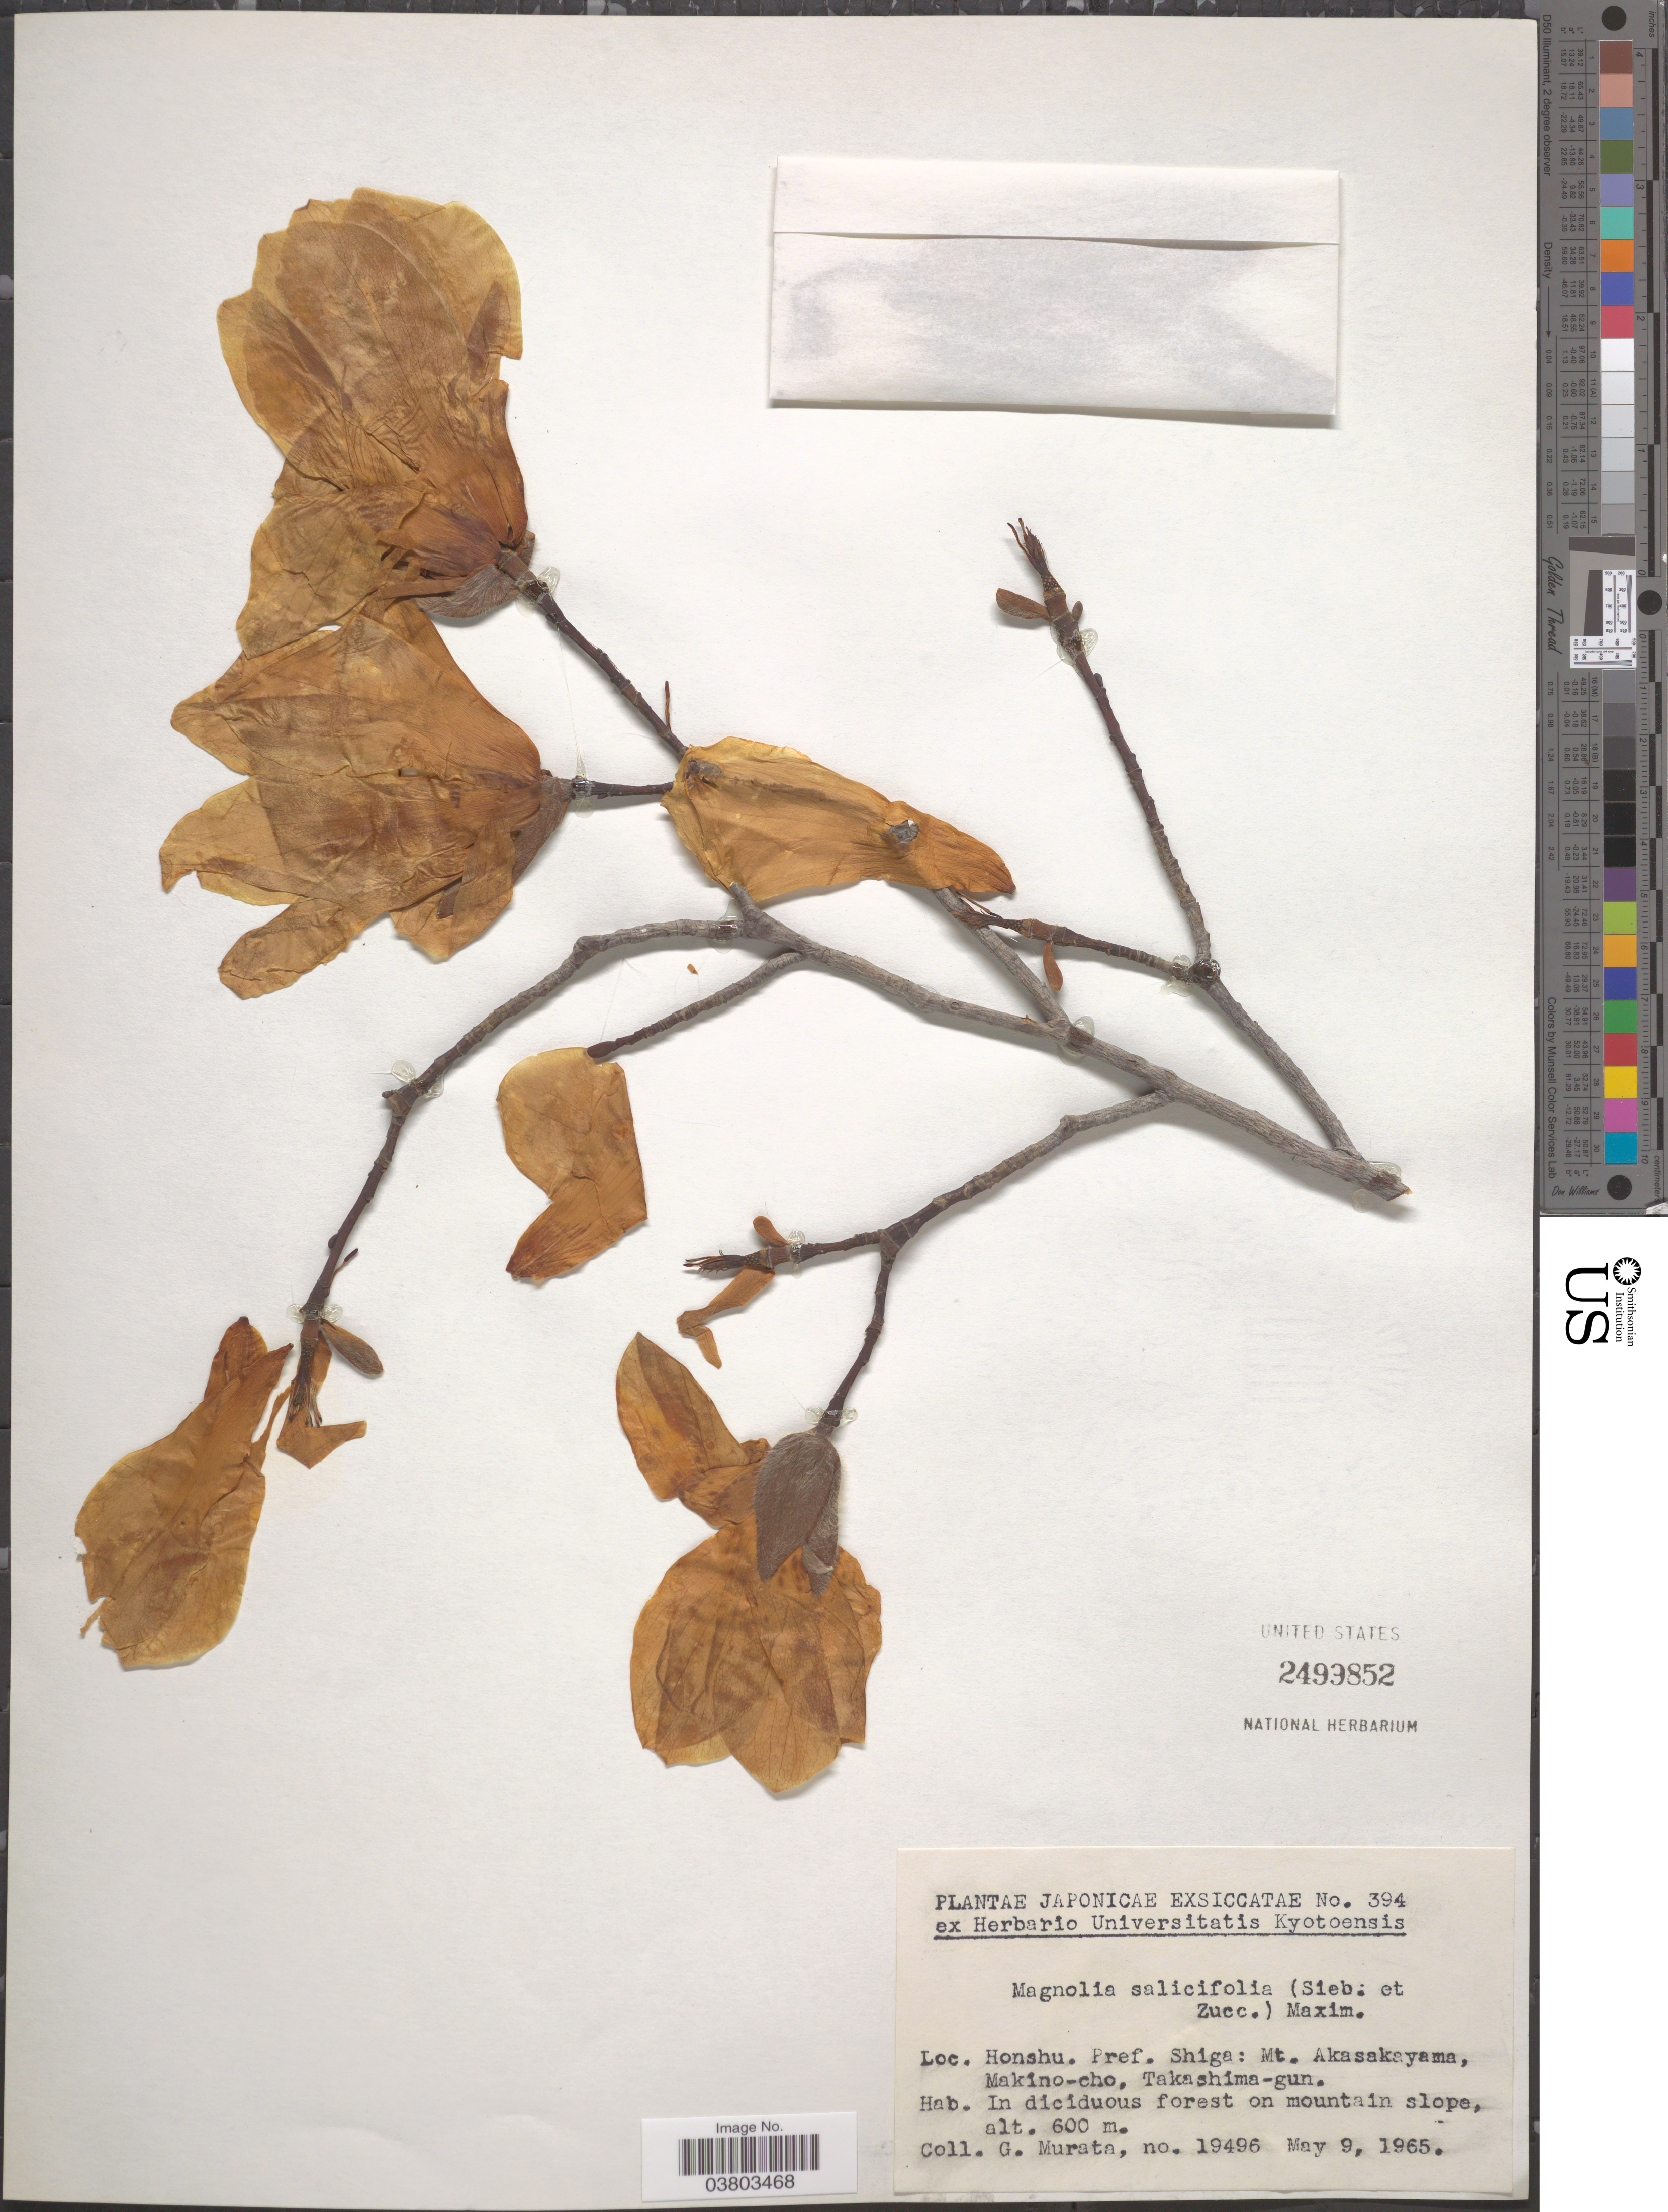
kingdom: Plantae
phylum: Tracheophyta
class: Magnoliopsida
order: Magnoliales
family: Magnoliaceae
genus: Magnolia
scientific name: Magnolia salicifolia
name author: Maxim.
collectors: G. Murata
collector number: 19496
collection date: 1965-05-09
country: Japan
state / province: Siga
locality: Honshu. Pref. Shiga: Mt. Akasakayama, Makino-cho, Takashima-gun.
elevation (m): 600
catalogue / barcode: US 2499852